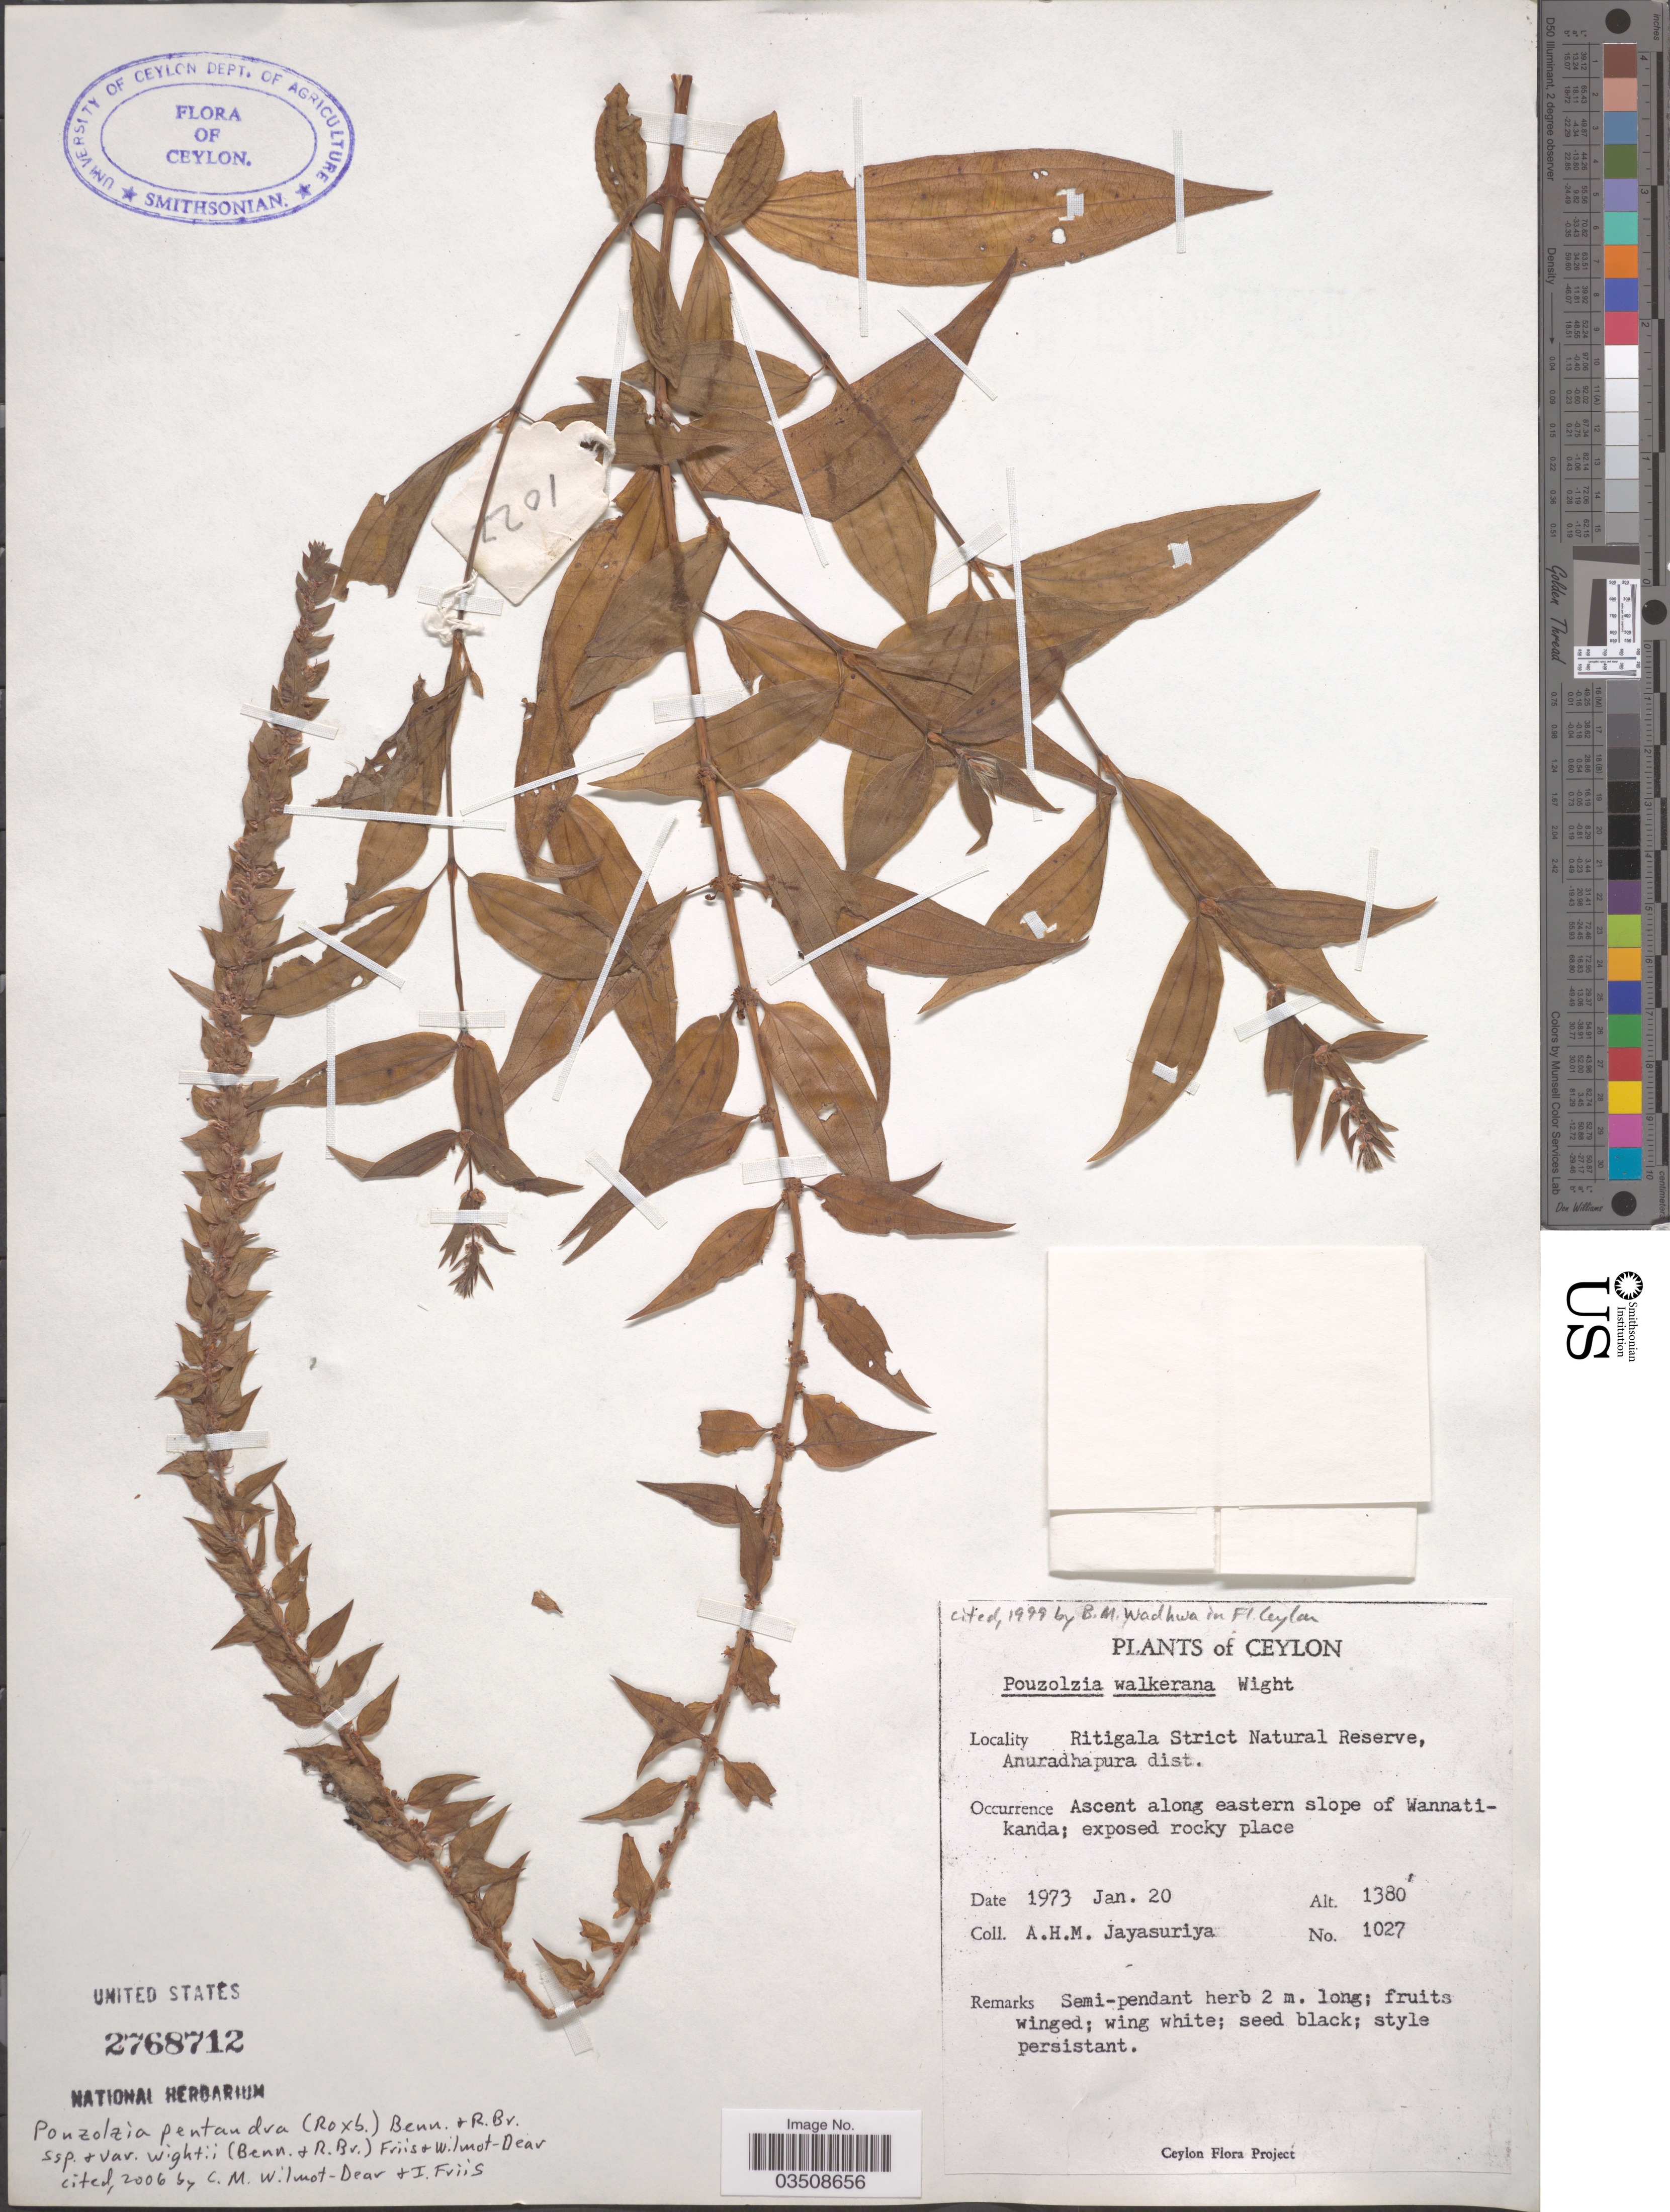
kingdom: Plantae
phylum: Tracheophyta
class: Magnoliopsida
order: Rosales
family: Urticaceae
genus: Gonostegia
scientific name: Gonostegia pentandra var. wightii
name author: (Benn.) Pull. & Karupp.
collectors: A. H. Jayasuriya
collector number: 1027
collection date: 1973-01-20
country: Sri Lanka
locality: Ceylon. Ritigala Strict Natural Reserve, Anuradhapura dist. Ascent along eastern slope of Wannatikanda.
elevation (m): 421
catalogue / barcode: US 2768712